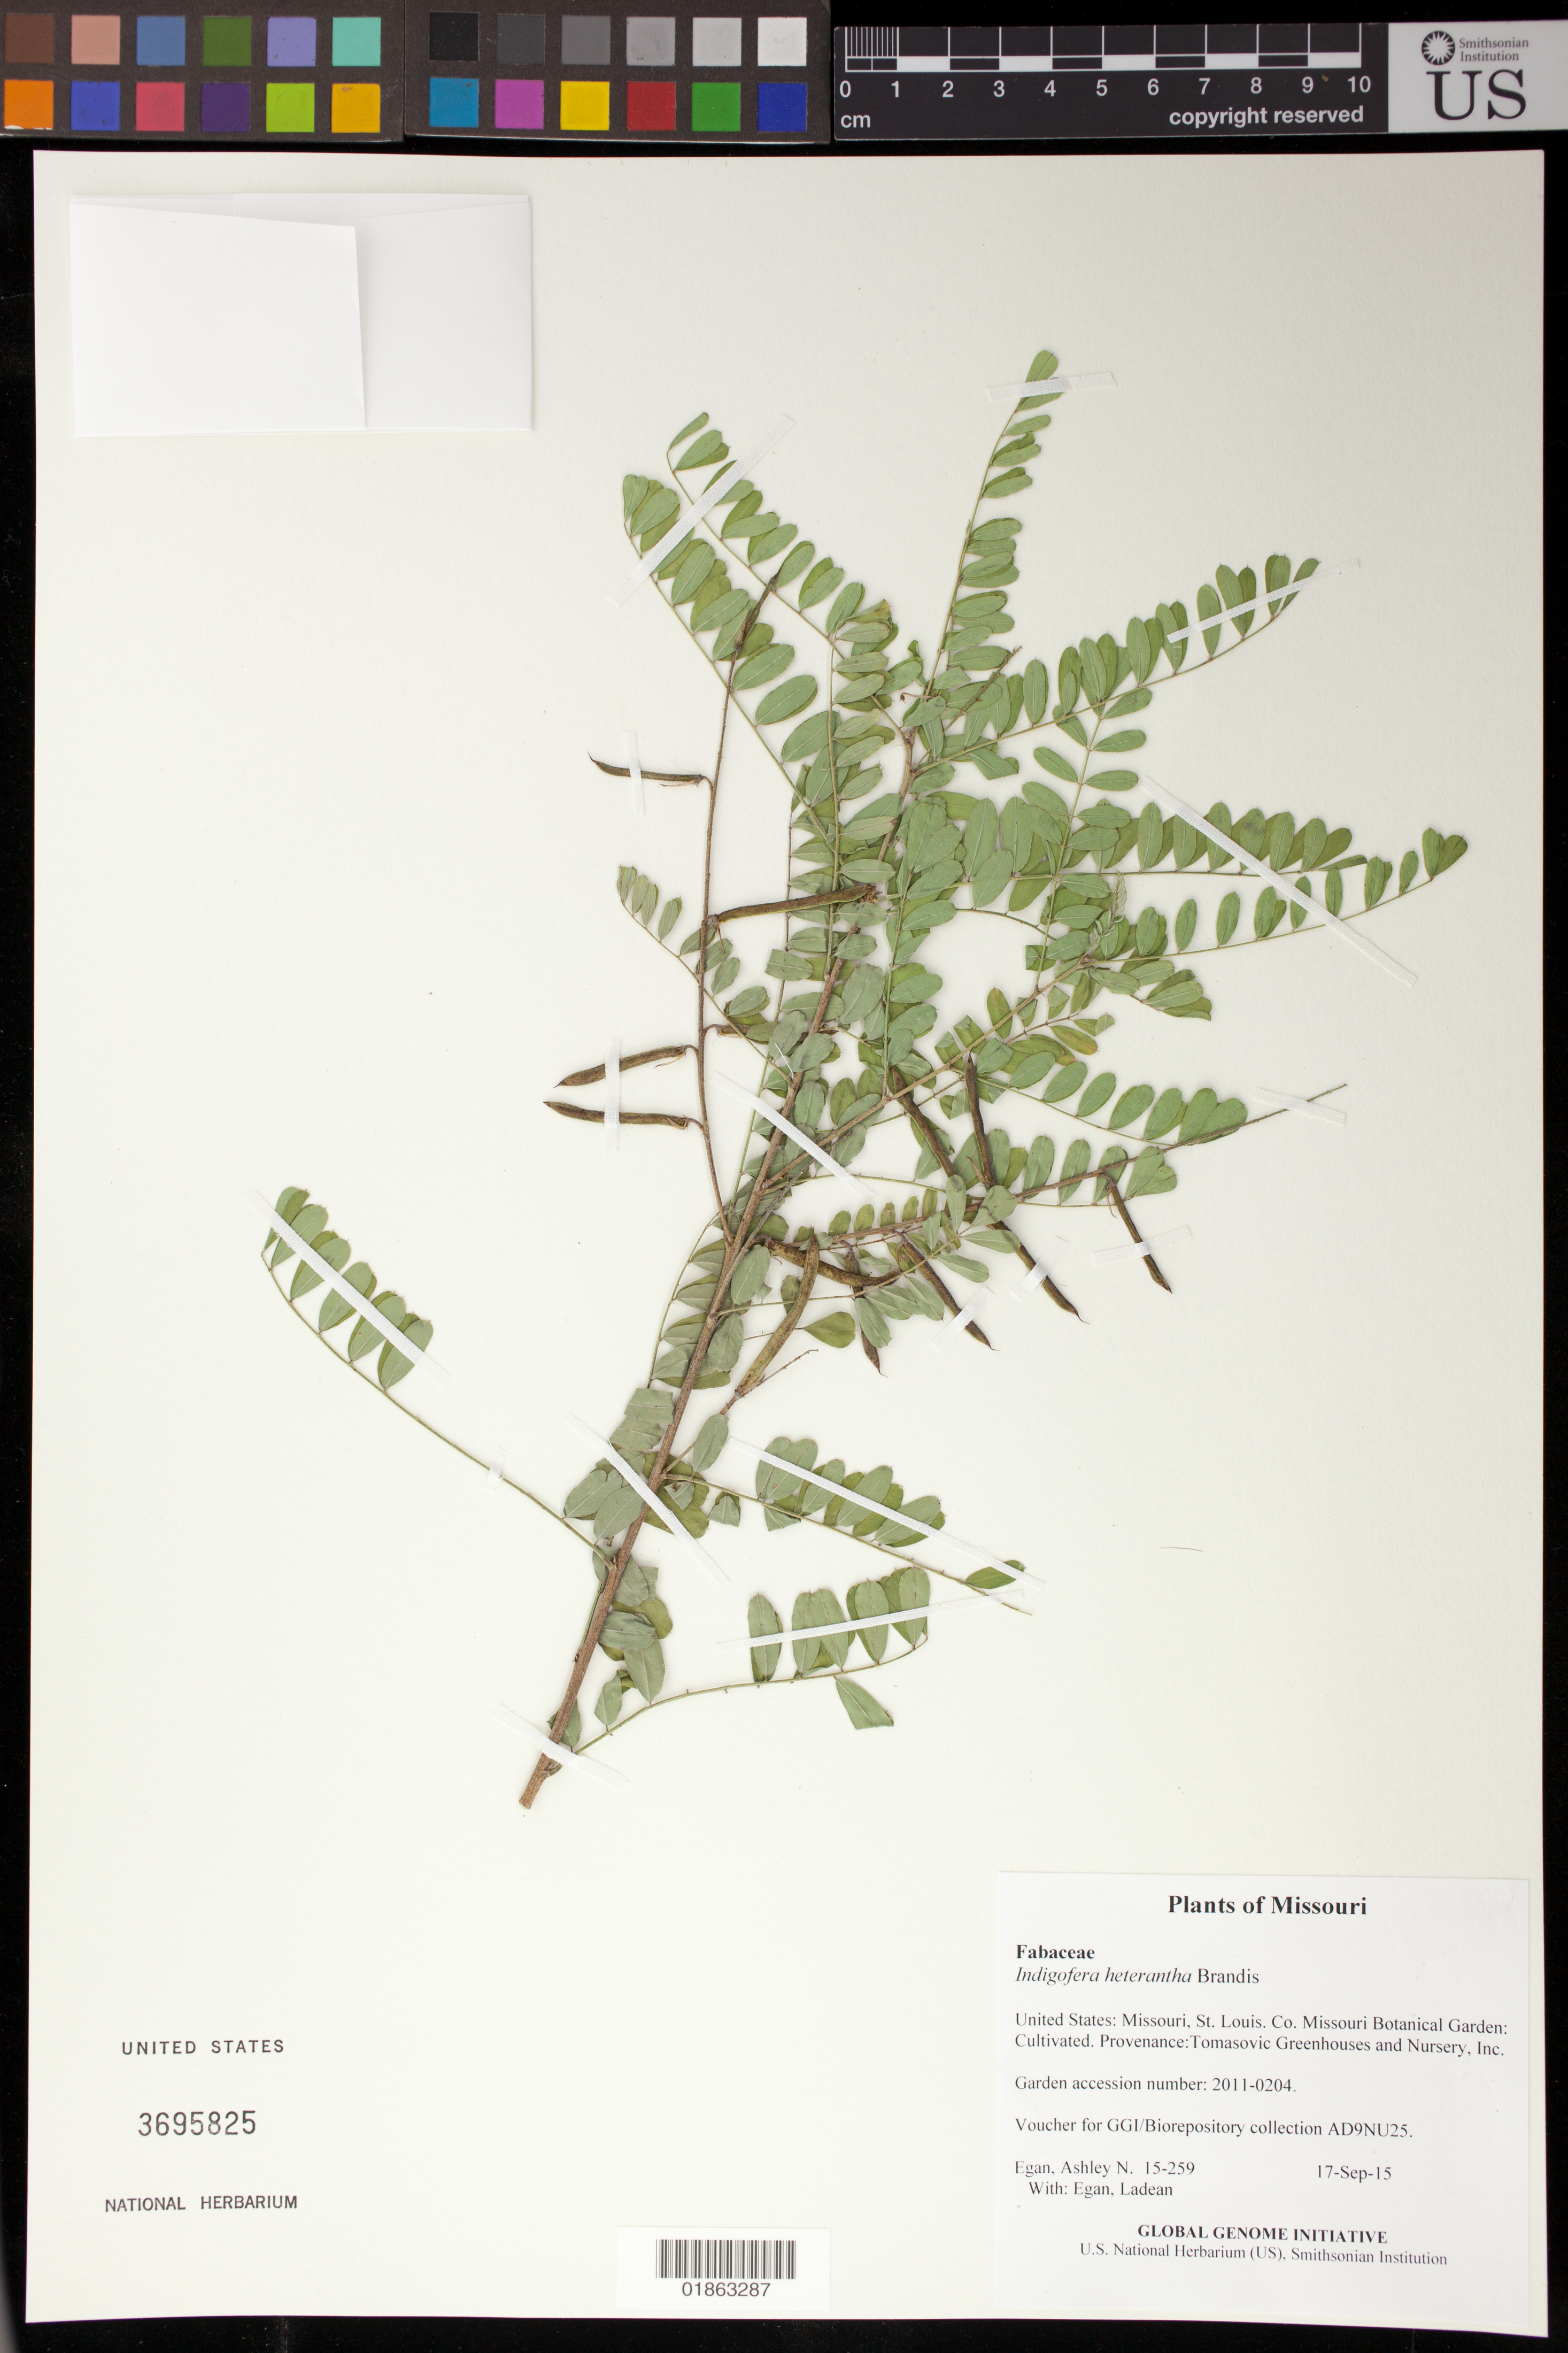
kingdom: Plantae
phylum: Tracheophyta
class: Magnoliopsida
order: Fabales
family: Fabaceae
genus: Indigofera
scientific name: Indigofera heterantha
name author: Brandis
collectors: A. N. Egan & L. Egan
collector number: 15-259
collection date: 2015-09-17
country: United States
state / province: Missouri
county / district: St. Louis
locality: Missouri Botanical Garden: Cultivated. Provenance:Tomasovic Greenhouses and Nursery, Inc.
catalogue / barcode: US 3695825